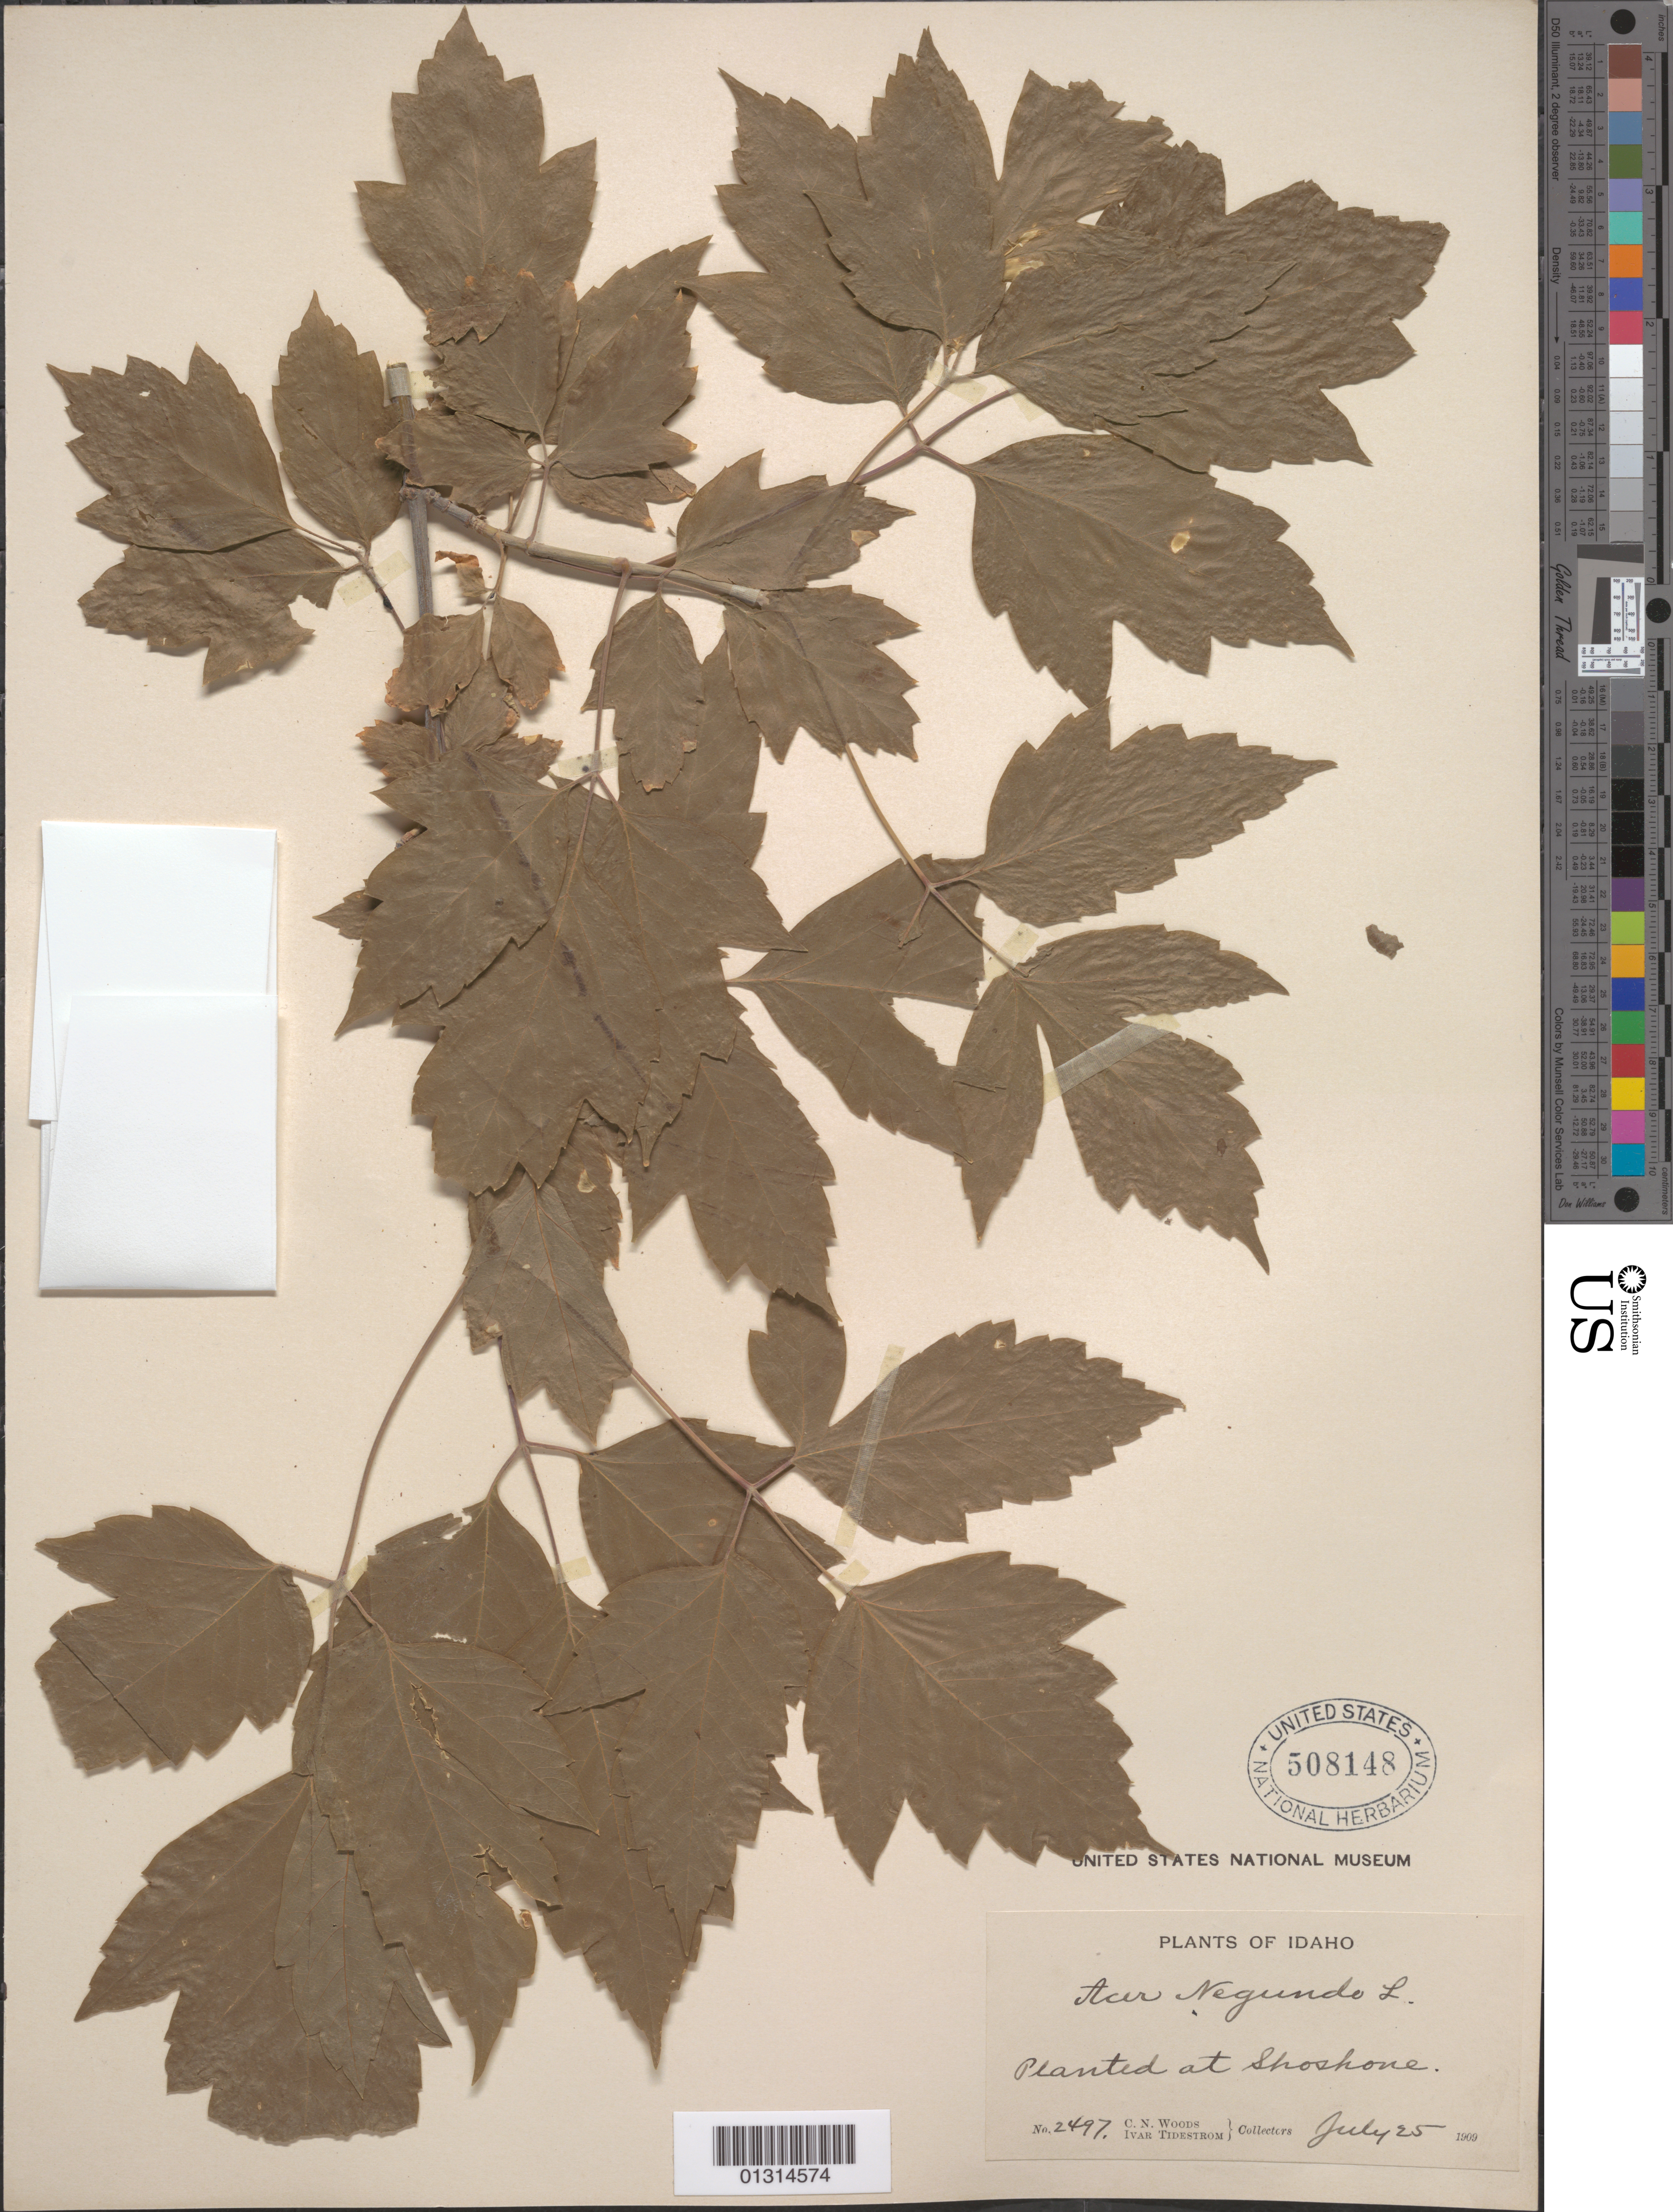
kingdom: Plantae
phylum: Tracheophyta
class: Magnoliopsida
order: Sapindales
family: Sapindaceae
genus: Acer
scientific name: Acer negundo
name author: L.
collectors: C. Woods & I. F. Tidestrom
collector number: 2497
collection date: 1909-07-25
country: United States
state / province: Idaho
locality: Shoshone.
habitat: Planted.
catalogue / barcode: US 508148